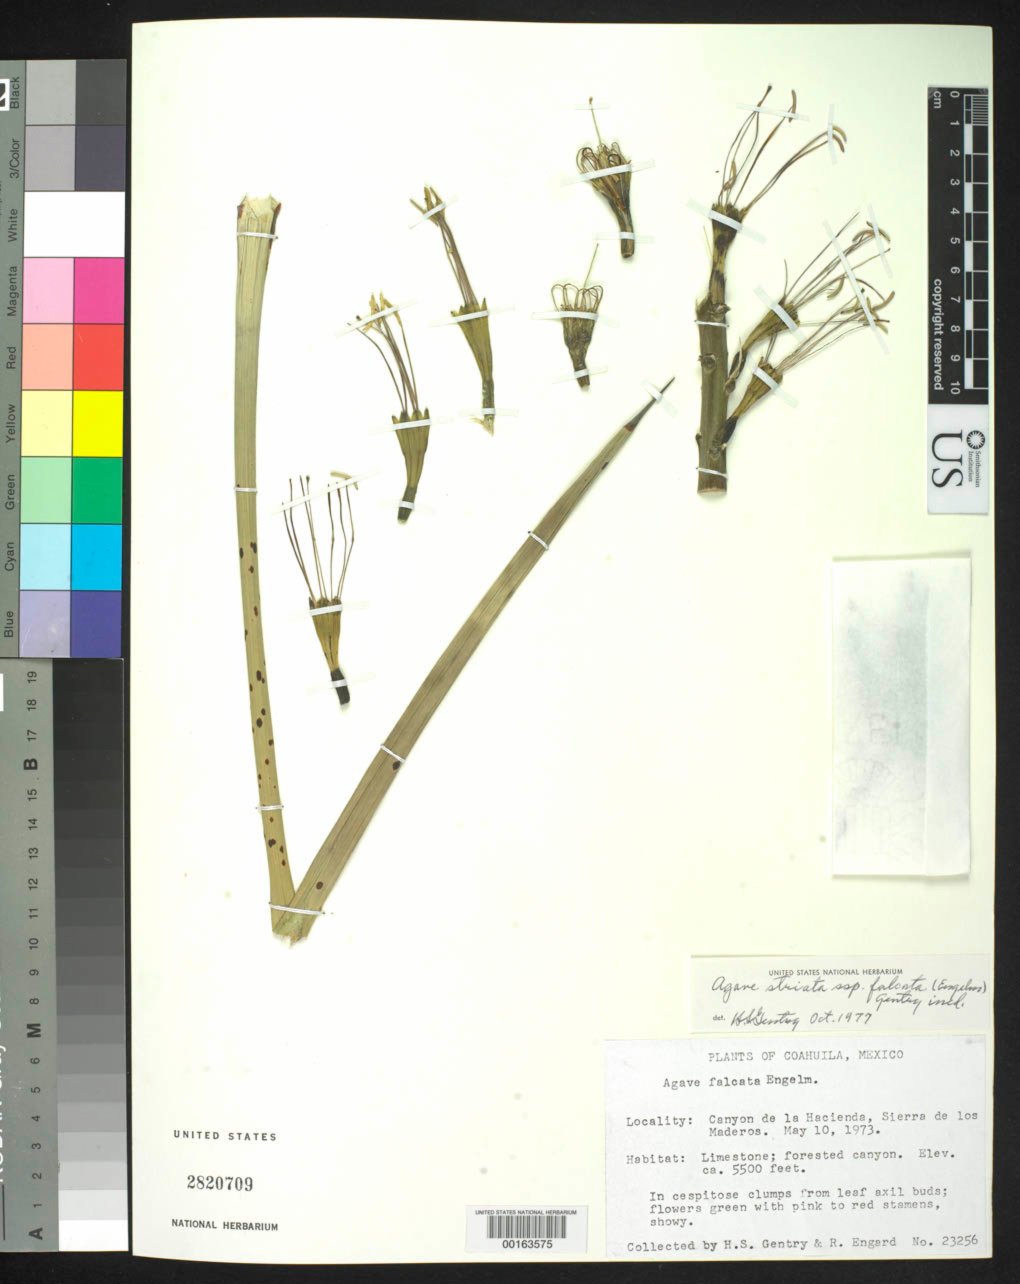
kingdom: Plantae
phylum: Tracheophyta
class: Liliopsida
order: Asparagales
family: Asparagaceae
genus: Agave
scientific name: Agave striata subsp. falcata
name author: (Engelm.) Gentry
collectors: H. S. Gentry & R. Engard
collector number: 23256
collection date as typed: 10 May 1973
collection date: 1973-05-10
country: Mexico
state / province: Coahuila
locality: Canyon de la Hacienda, Sierra de Los Maderos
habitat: Limestone; forested canyon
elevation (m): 1676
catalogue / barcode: US 2820709